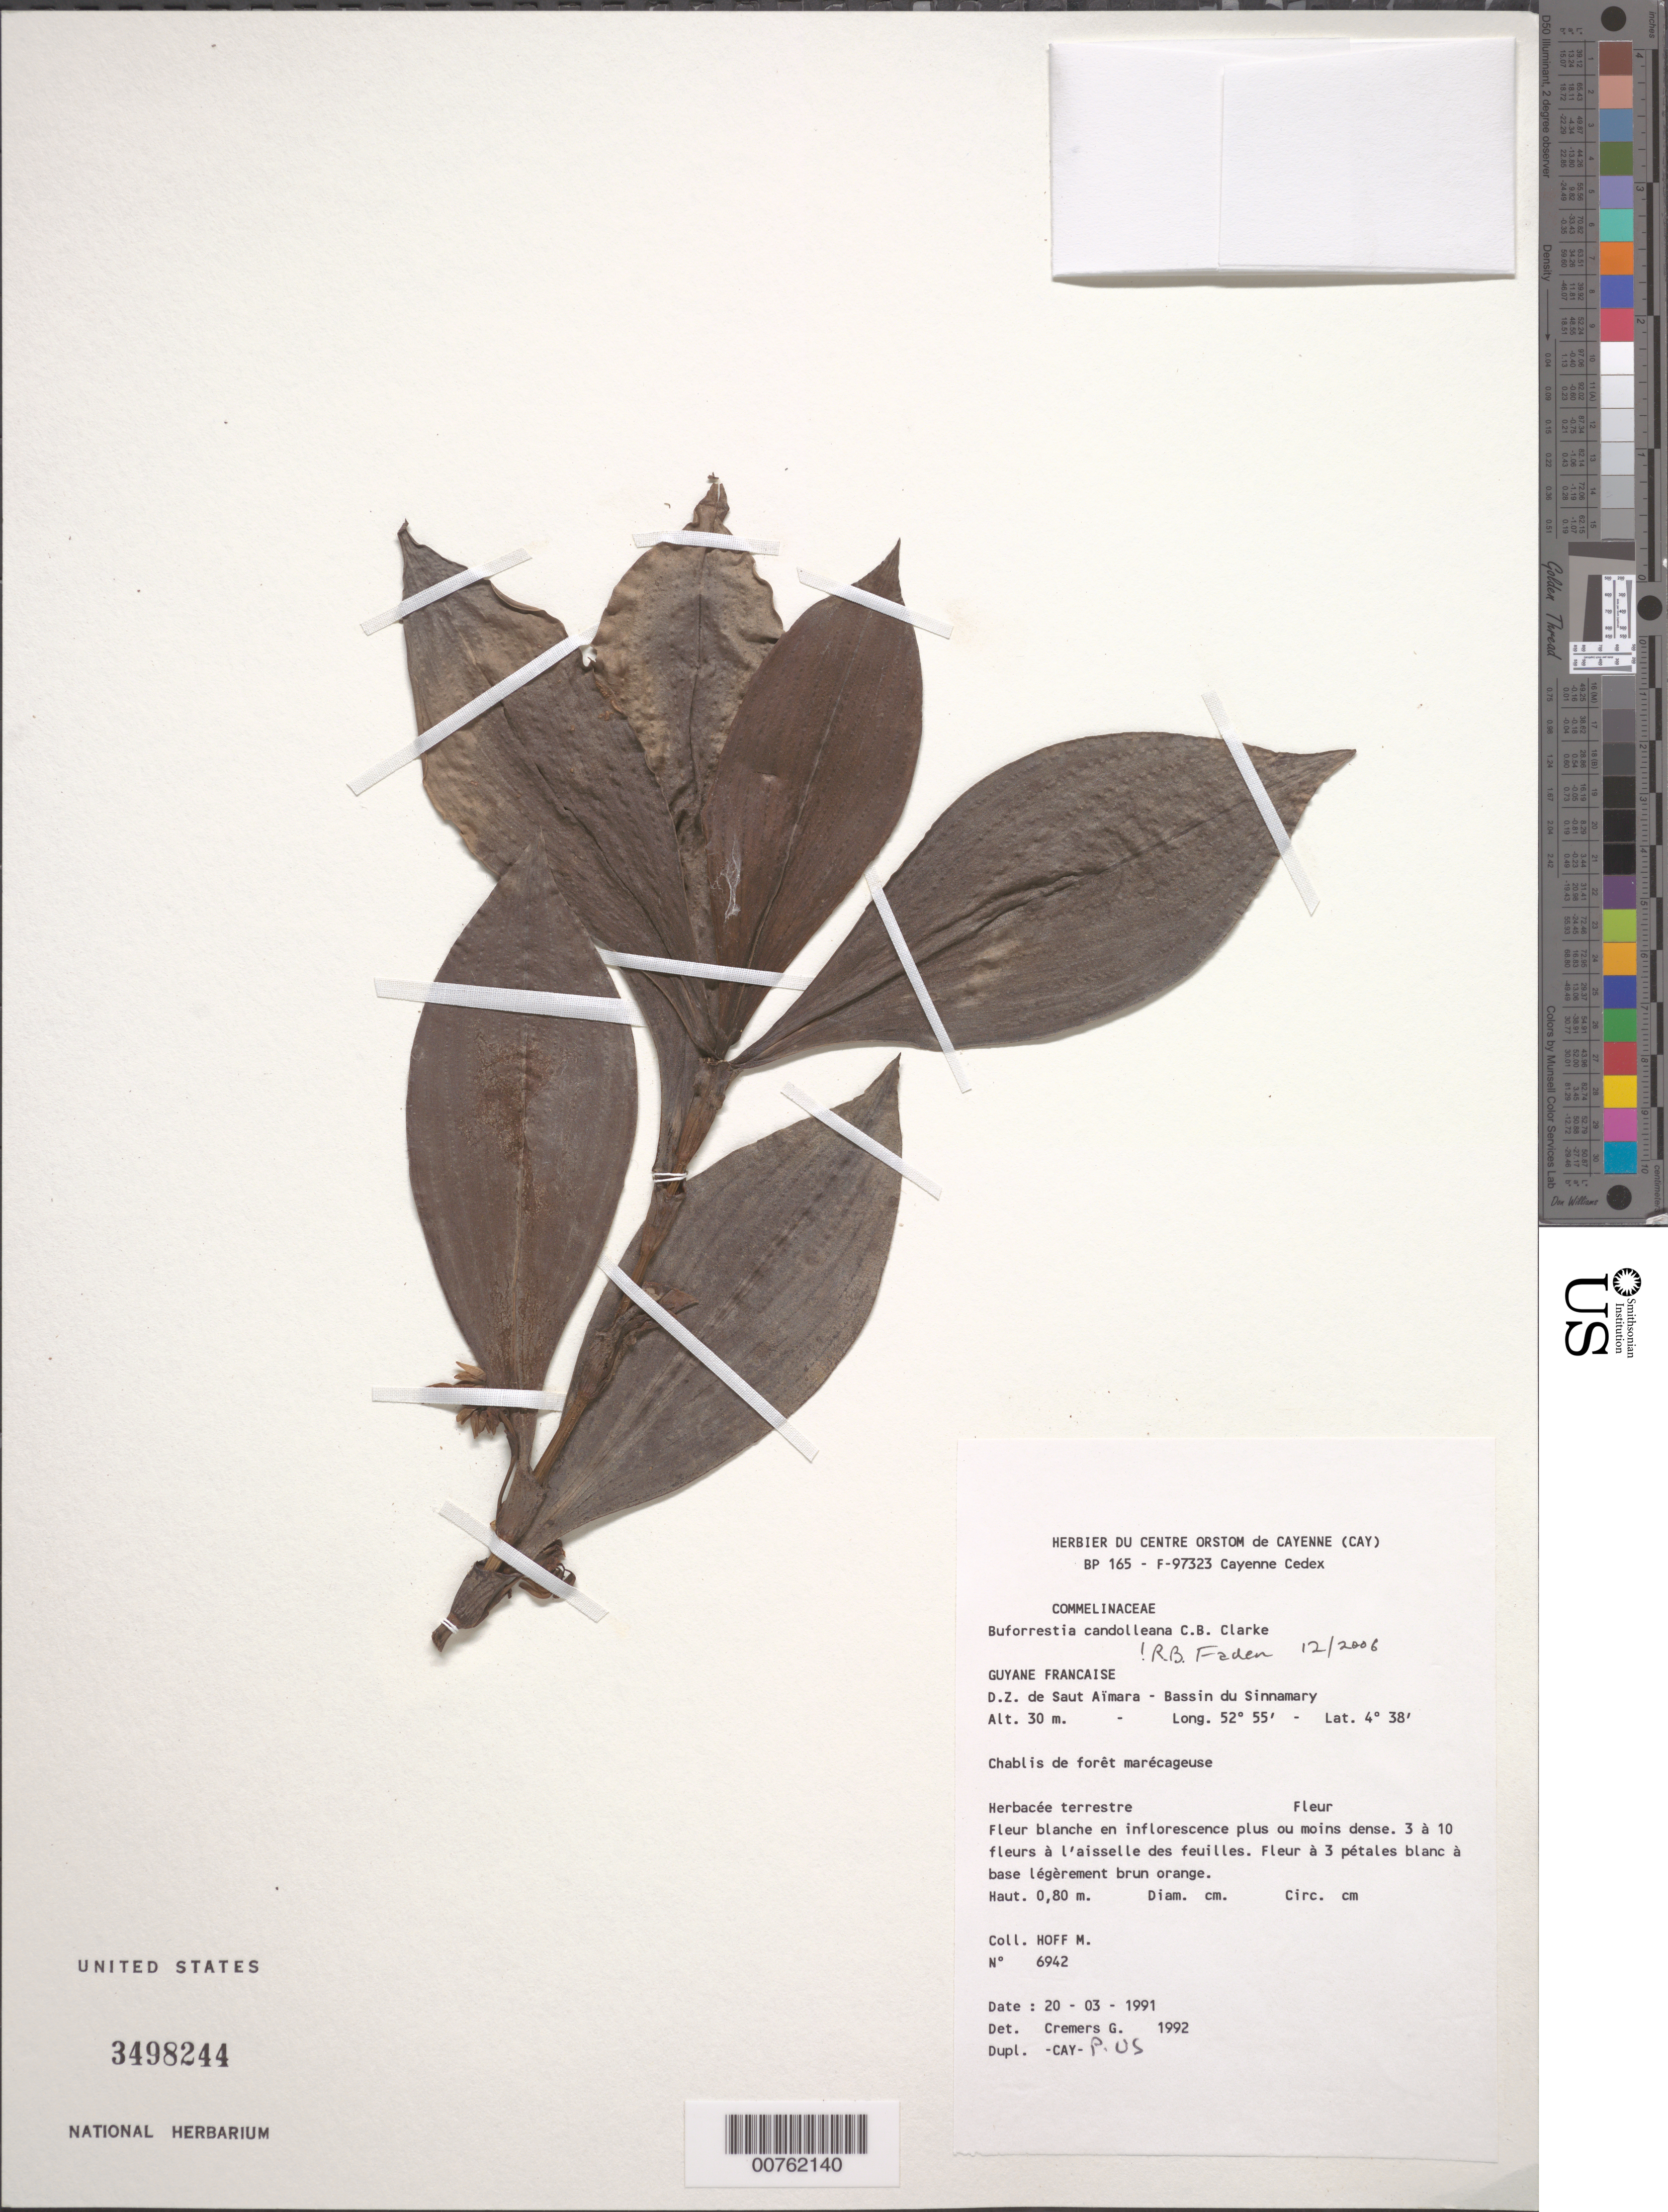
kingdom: Plantae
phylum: Tracheophyta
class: Liliopsida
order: Commelinales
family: Commelinaceae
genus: Buforrestia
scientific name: Buforrestia candolleana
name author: C.B. Clarke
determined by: Faden, Robert B., (US), Smithsonian Institution - National Museum of Natural History (UNITED STATES)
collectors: M. Hoff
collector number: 6942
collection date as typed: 20 Mar 1991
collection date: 1991-03-20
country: French Guiana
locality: D.Z. de Saut Aimara - Bassin du Sinnamary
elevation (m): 30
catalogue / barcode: US 3498244